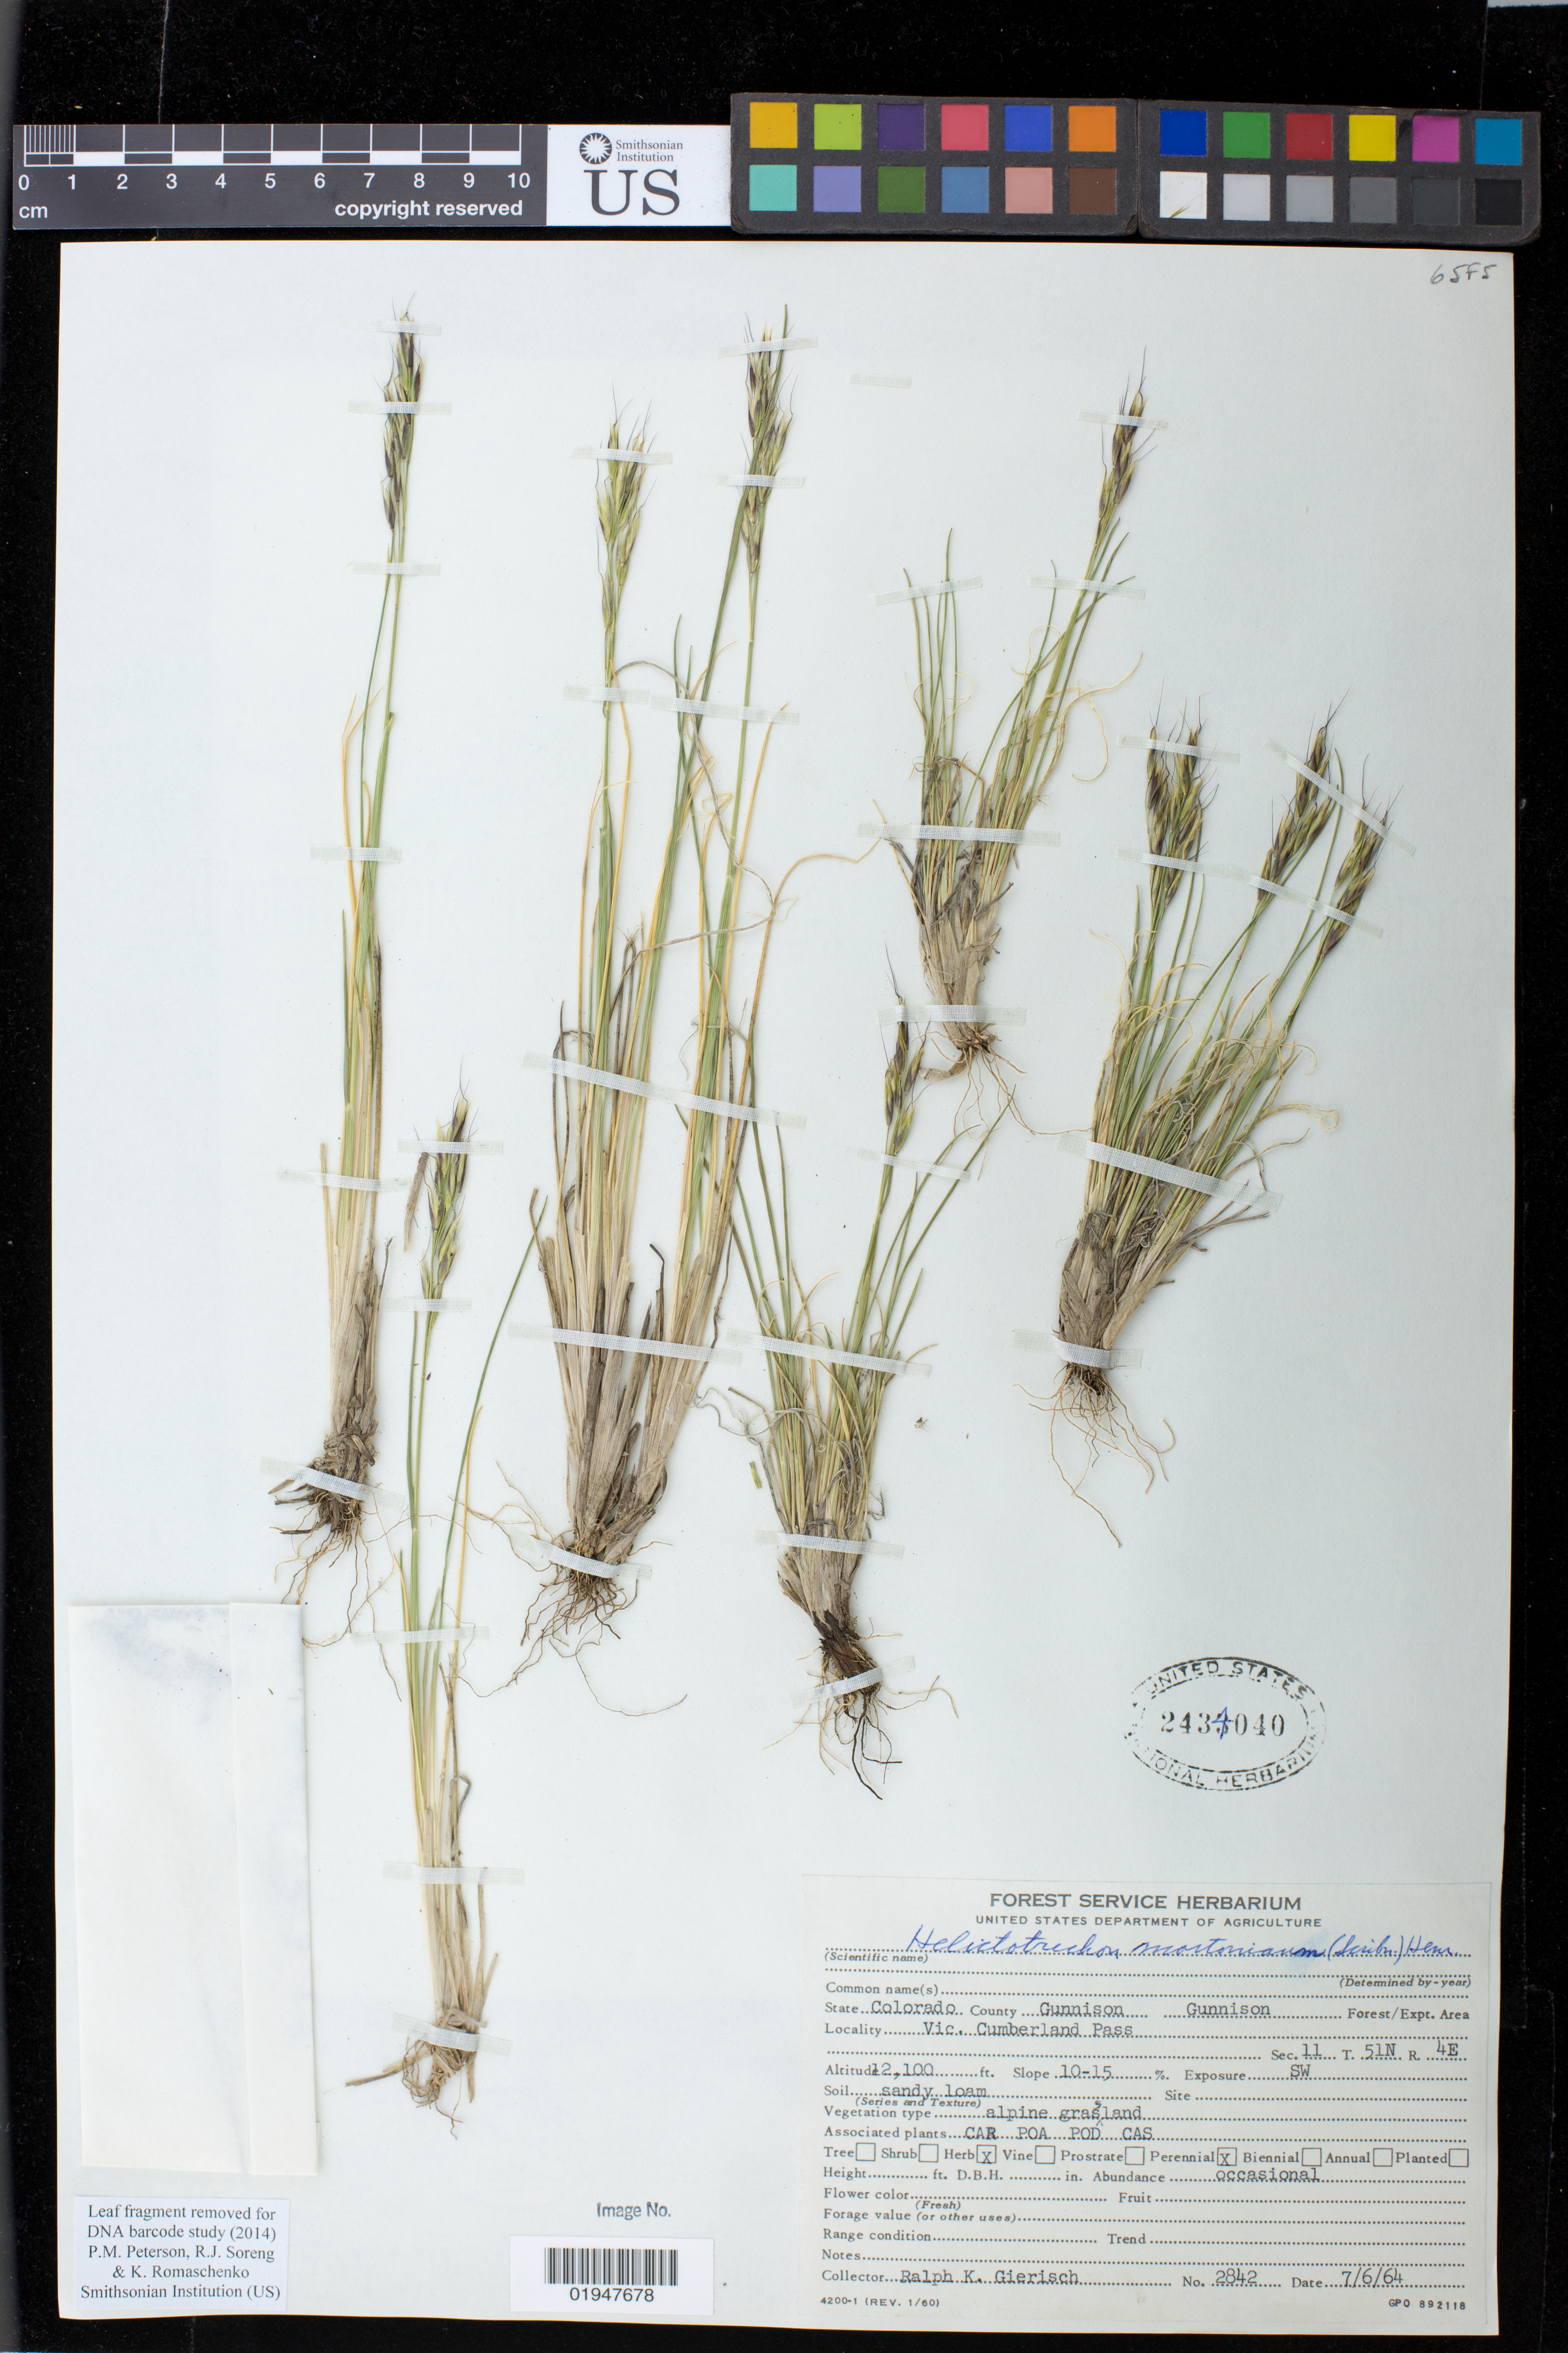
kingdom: Plantae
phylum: Tracheophyta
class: Liliopsida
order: Poales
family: Poaceae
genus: Helictotrichon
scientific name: Helictotrichon mortonianum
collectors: R. Gierisch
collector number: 2842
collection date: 1964-07-06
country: United States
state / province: Colorado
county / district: Gunnison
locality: Vic, Cumberland Pass, Gunnison Forest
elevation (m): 3688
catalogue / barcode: US 2434040